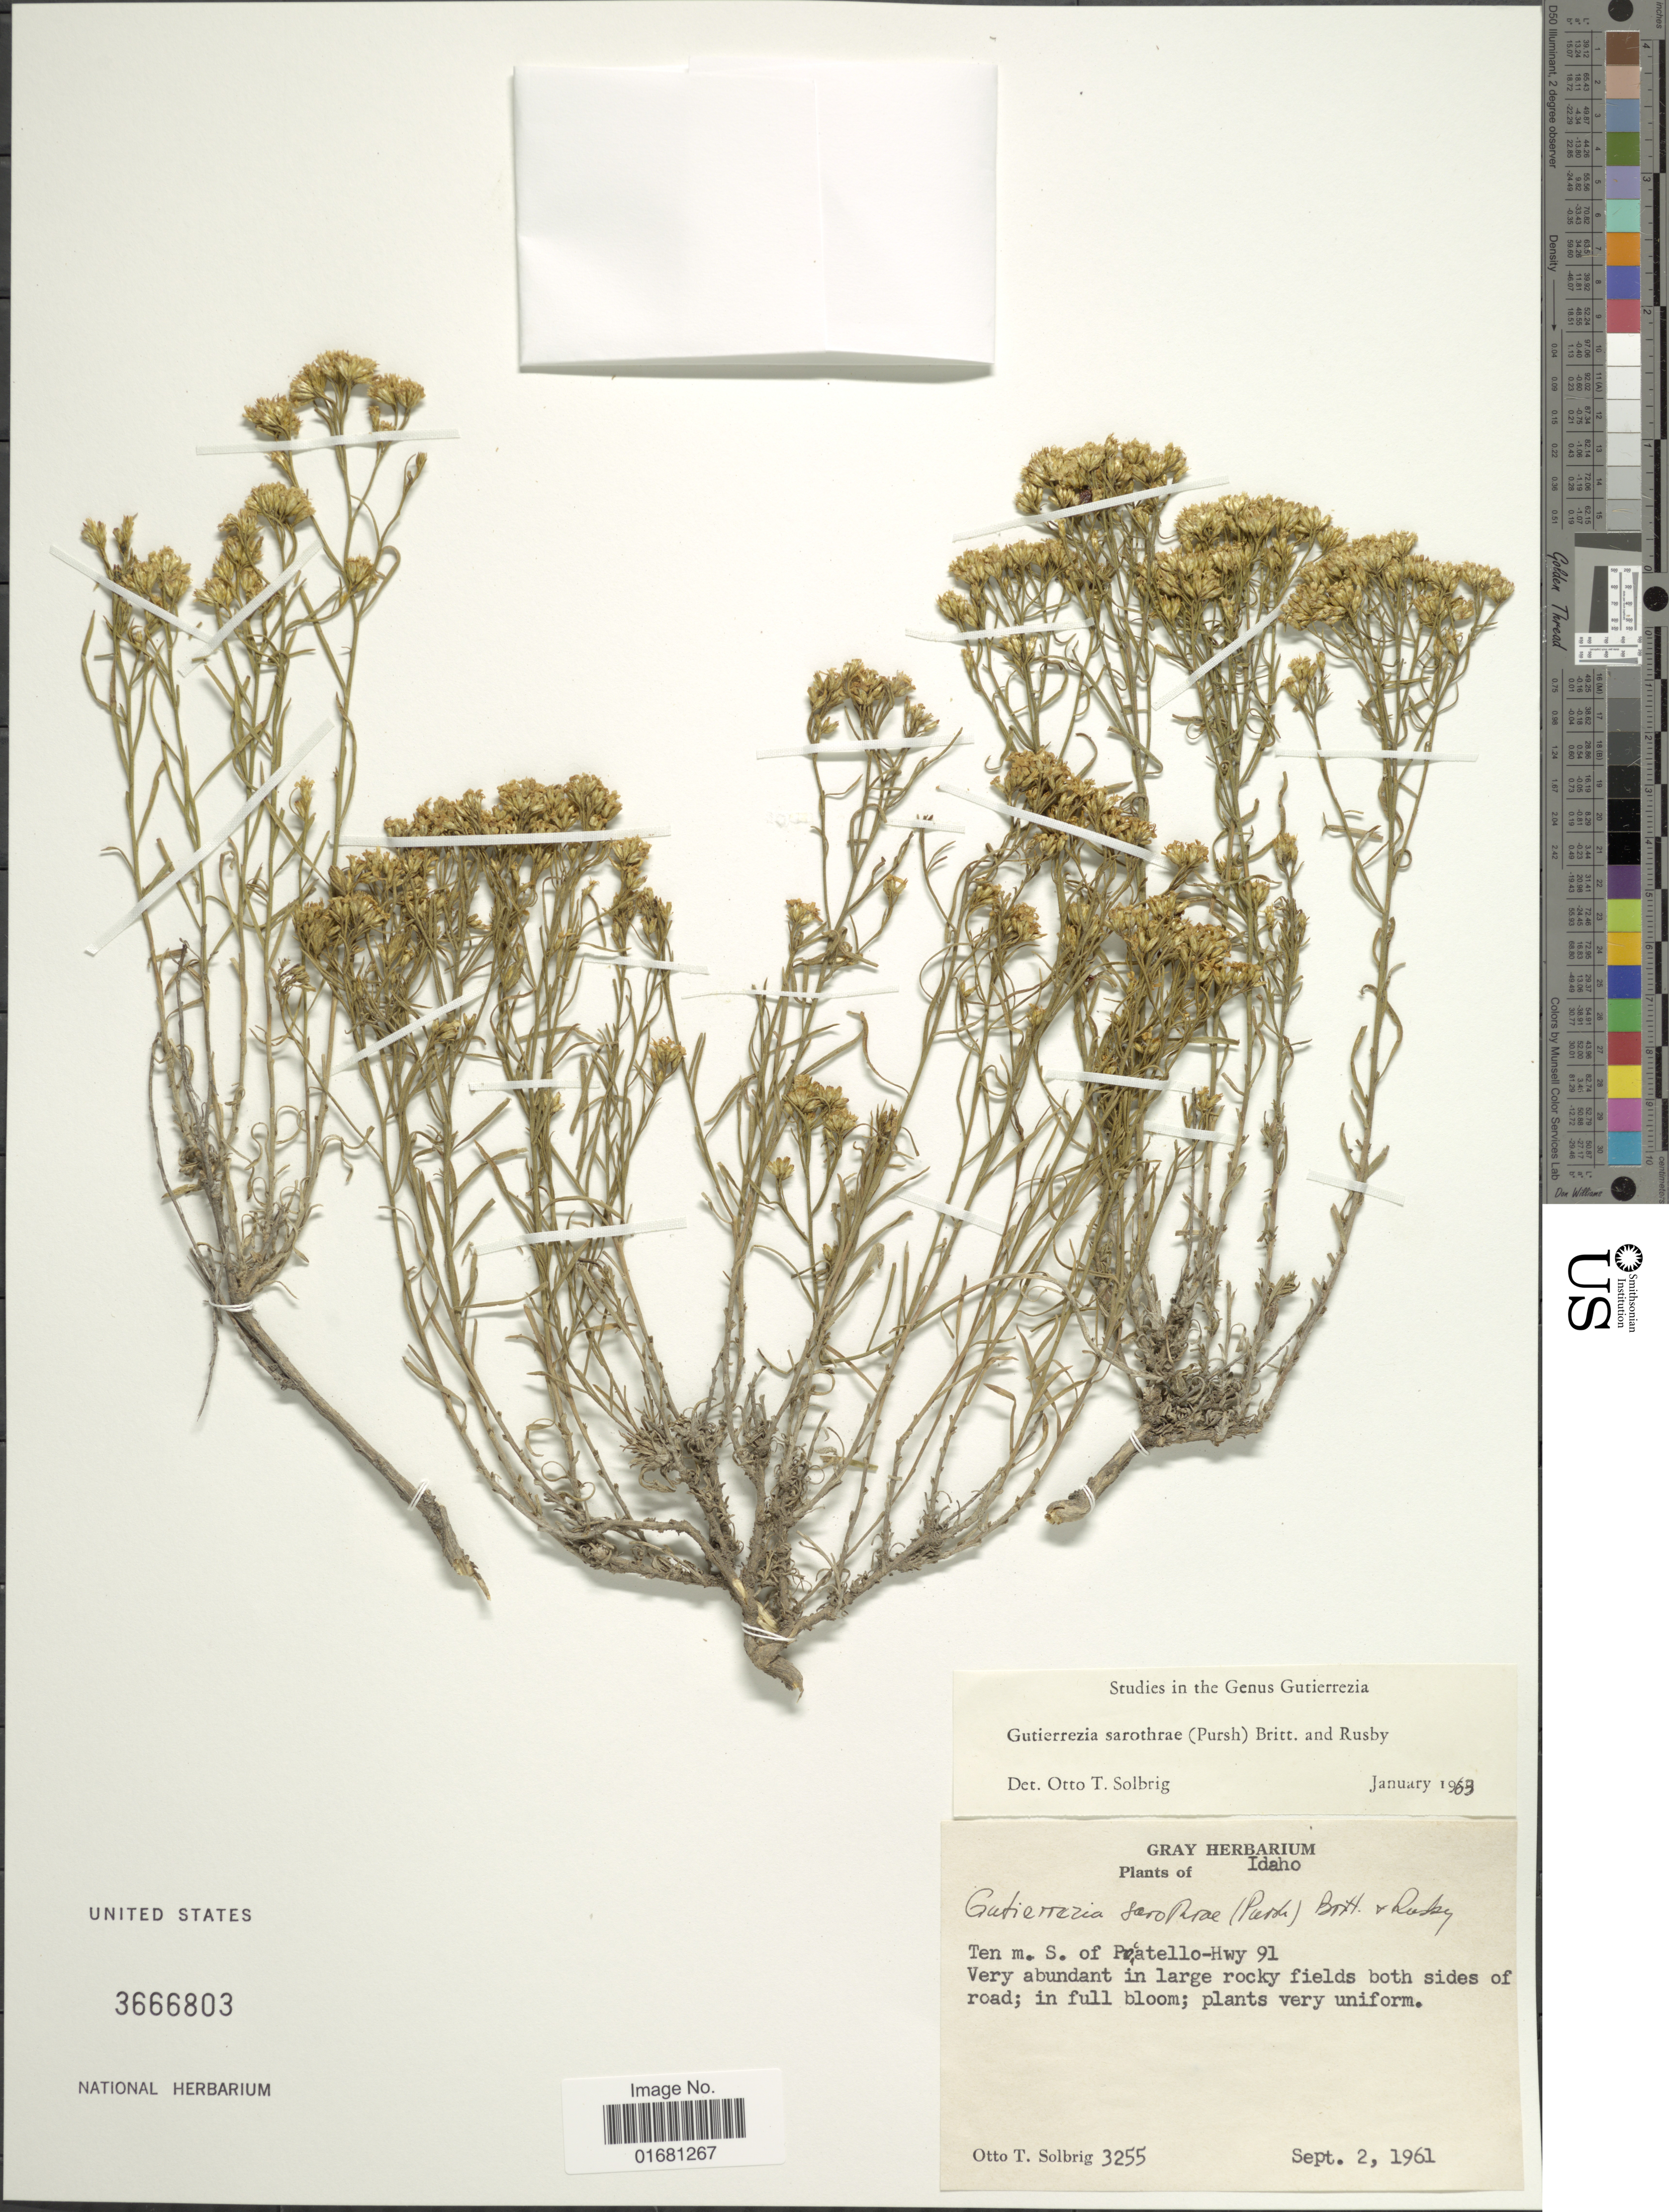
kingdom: Plantae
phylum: Tracheophyta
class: Magnoliopsida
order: Asterales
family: Asteraceae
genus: Gutierrezia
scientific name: Gutierrezia sarothrae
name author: (Pursh) Britton & Rusby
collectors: O. T. Solbrig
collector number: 3255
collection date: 1961-09-02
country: United States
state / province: Idaho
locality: Idaho. Ten m. S. of Pcatelleo-Hwy 91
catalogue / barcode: US 3666803